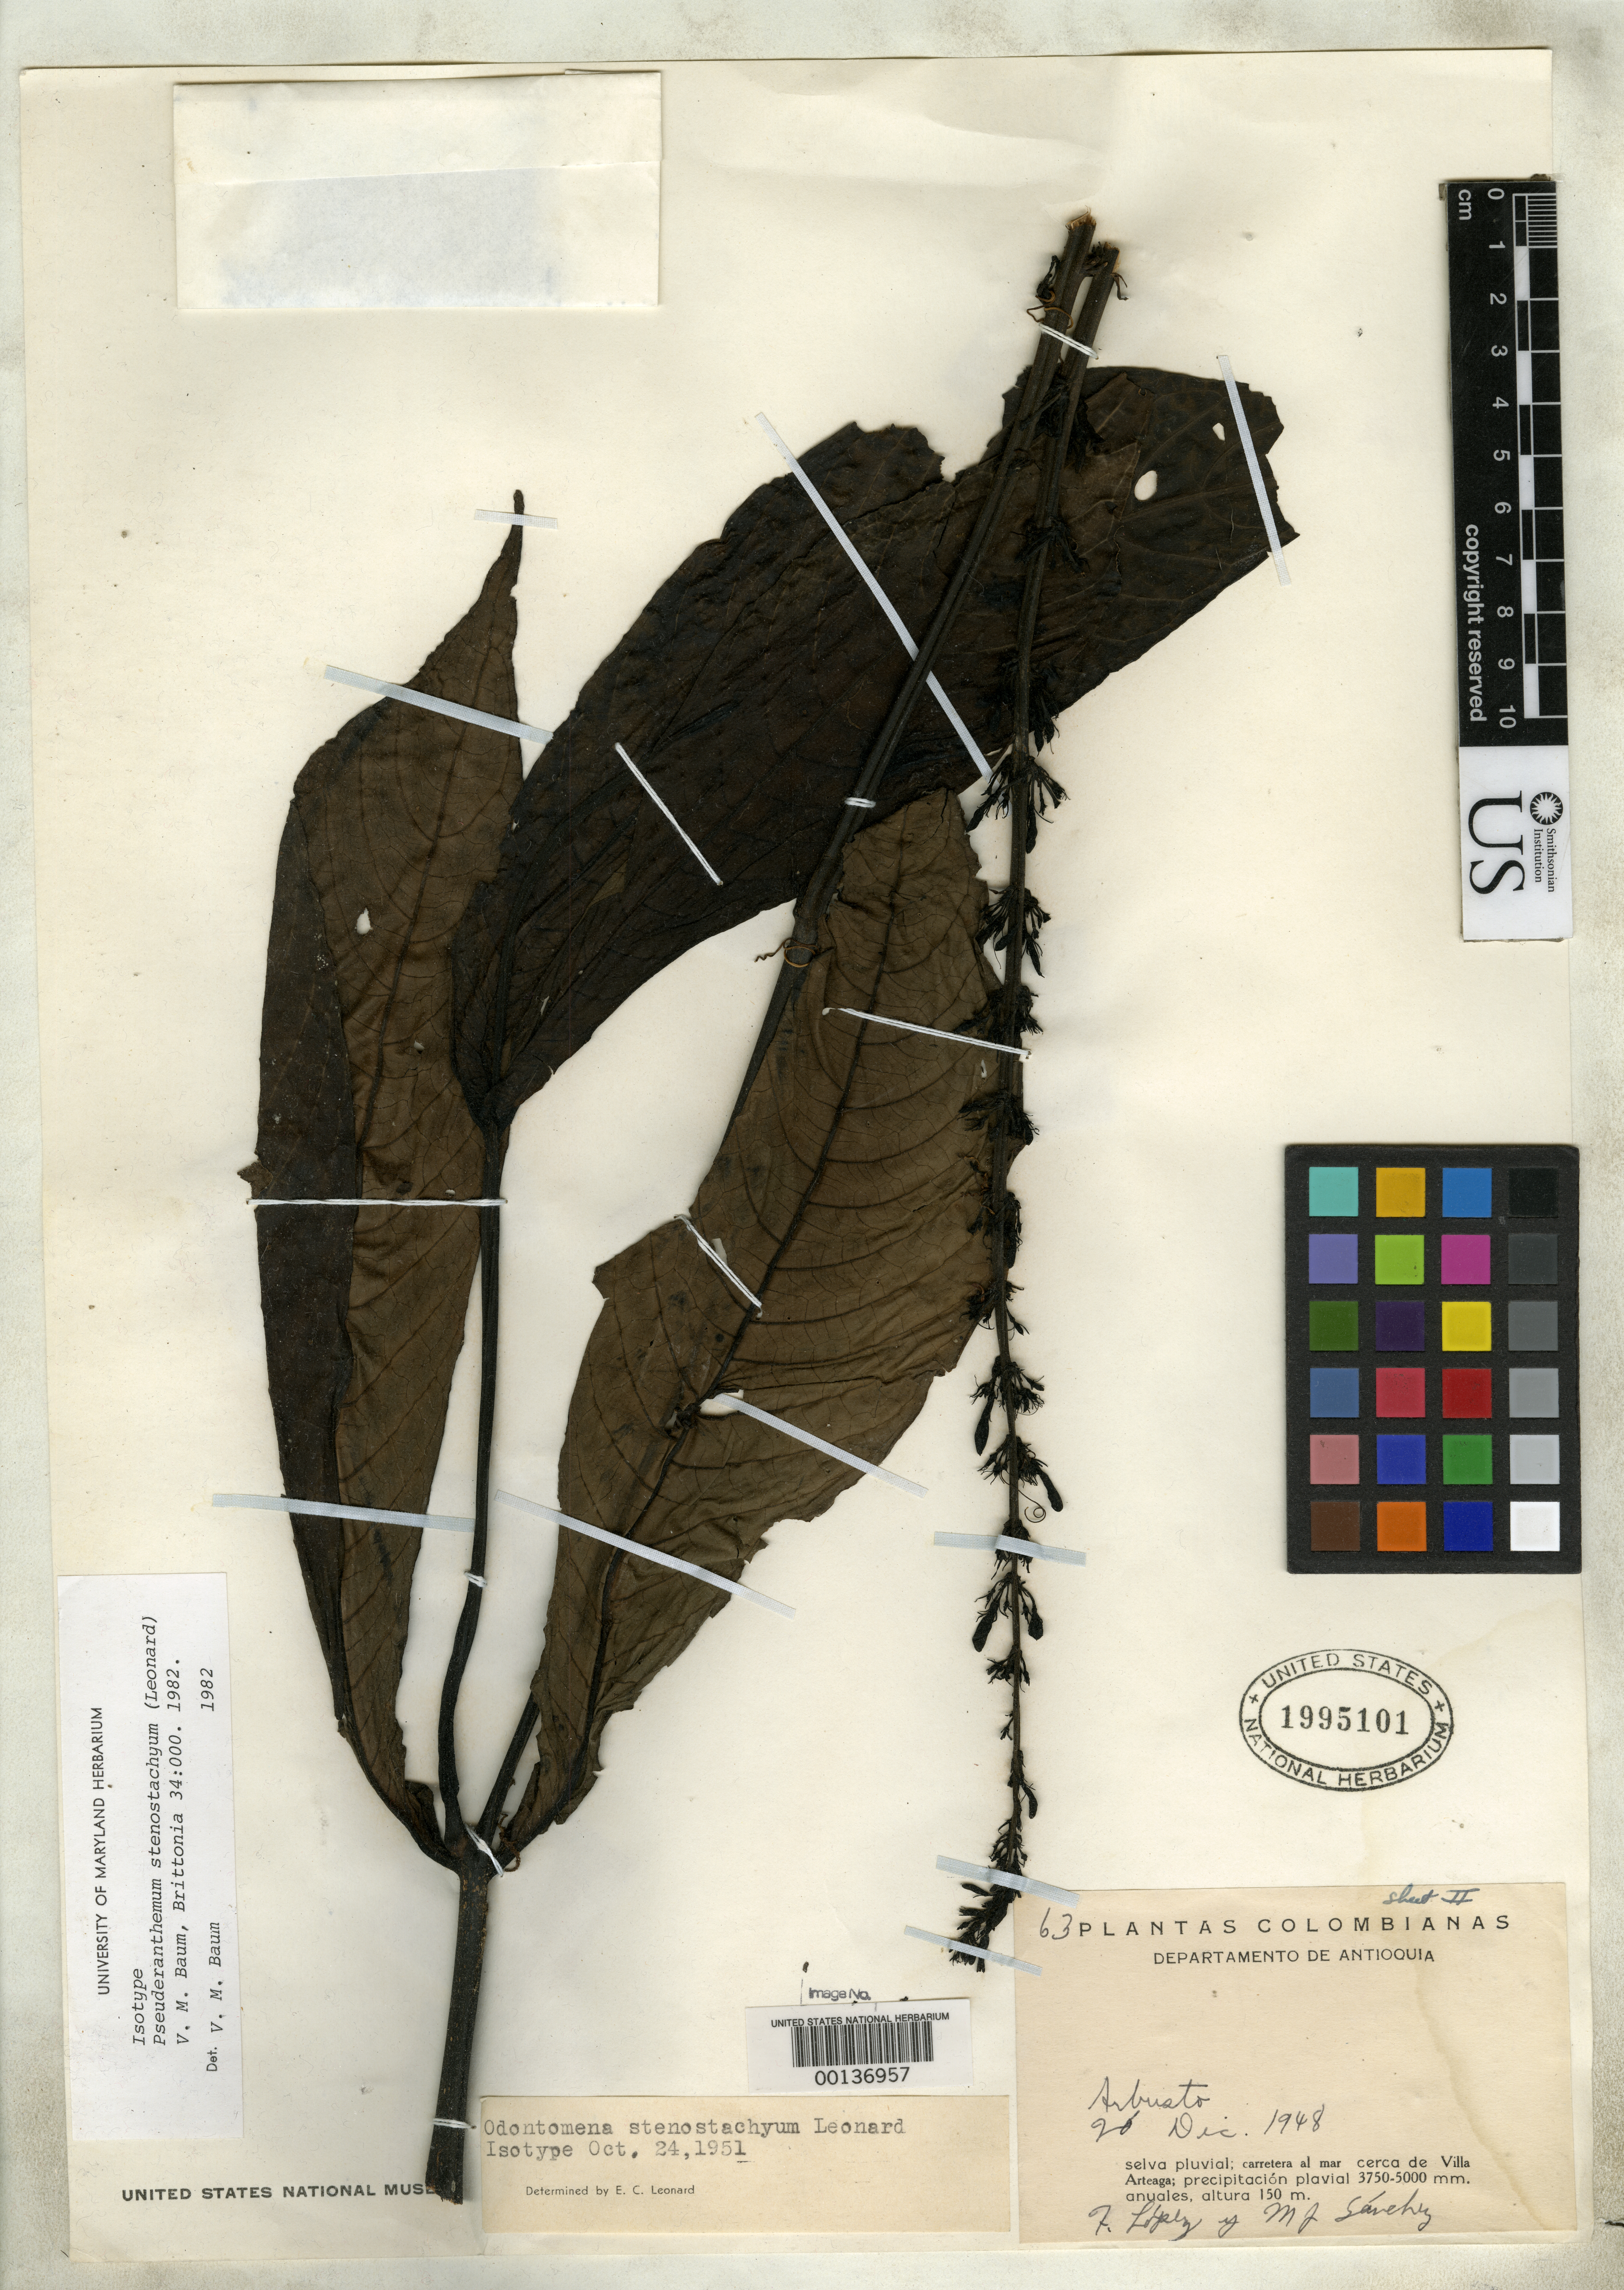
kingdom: Plantae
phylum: Tracheophyta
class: Magnoliopsida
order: Lamiales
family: Acanthaceae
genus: Odontonema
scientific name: Odontonema stenostachyum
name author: Leonard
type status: Isotype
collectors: F. Lopéz & M. Sanchez M.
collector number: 63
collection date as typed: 20 Dec 1948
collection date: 1948-12-20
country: Colombia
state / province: Antioquia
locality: Cerca de Villa Arteaga.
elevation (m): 3750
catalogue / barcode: US 1995101